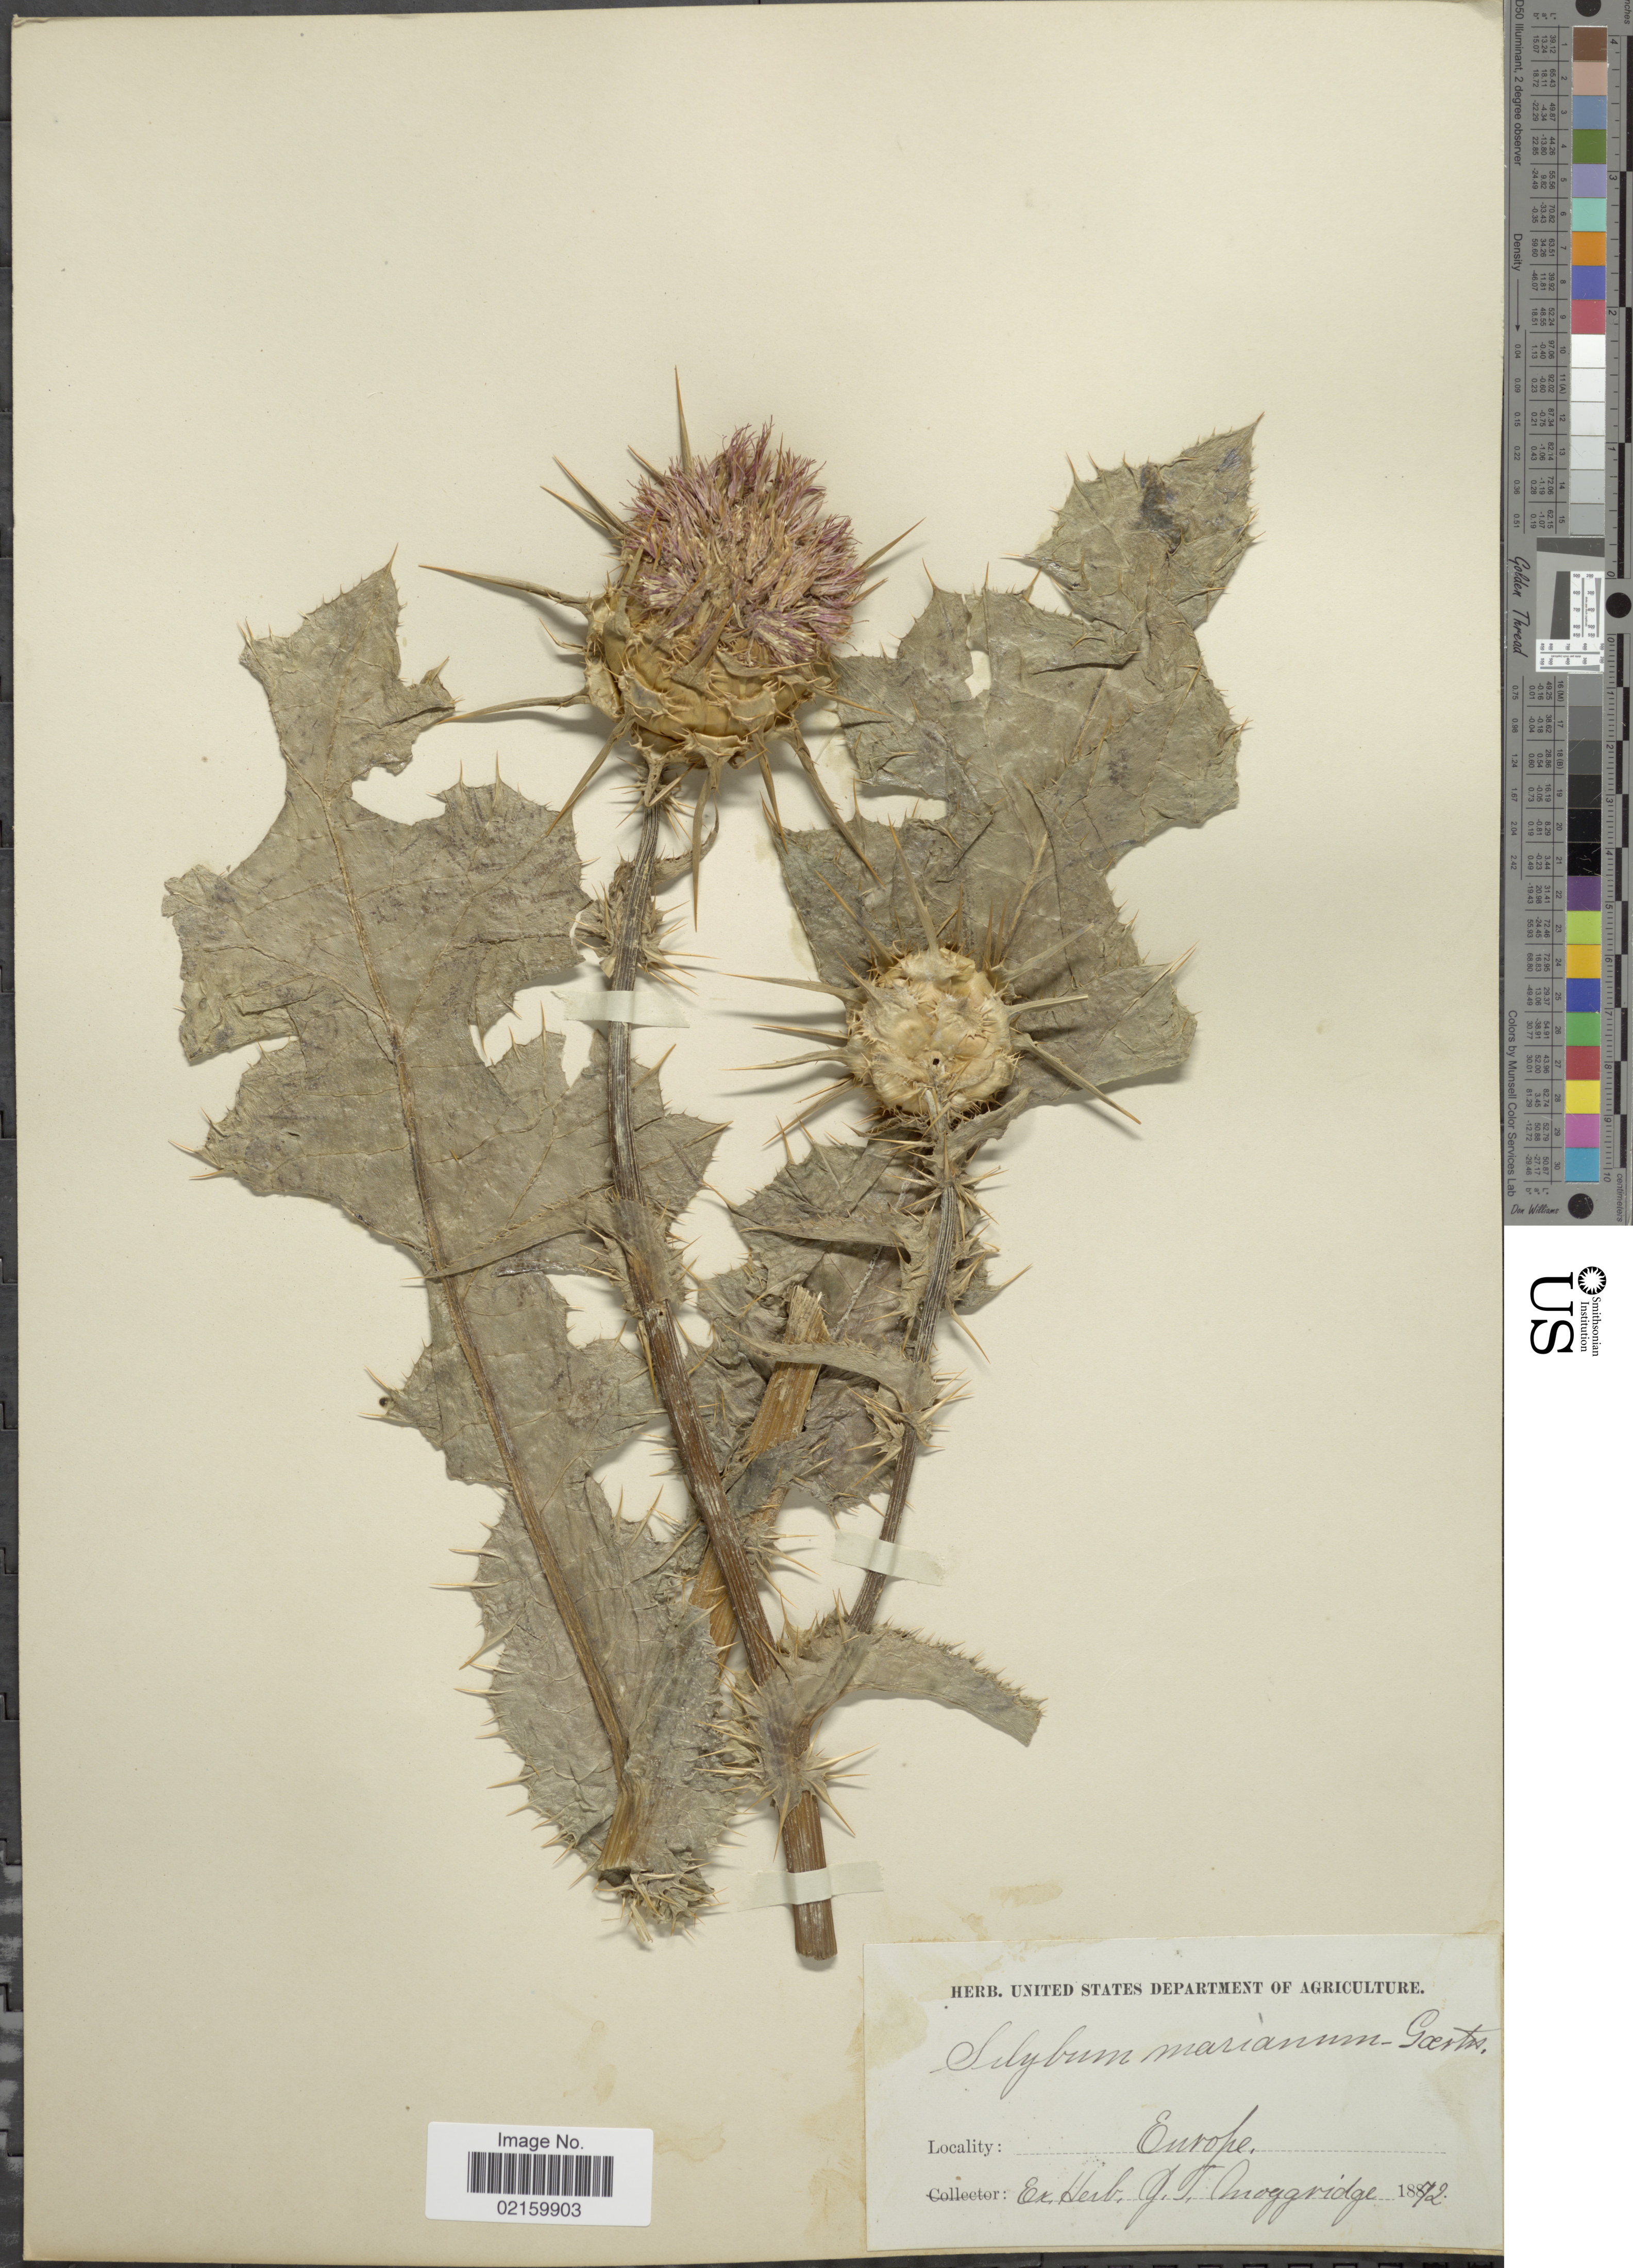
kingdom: Plantae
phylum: Tracheophyta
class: Magnoliopsida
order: Asterales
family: Asteraceae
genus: Silybum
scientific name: Silybum marianum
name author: (L.) Gaertn.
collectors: ex herb. J.T. Moggridge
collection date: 1872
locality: Europe